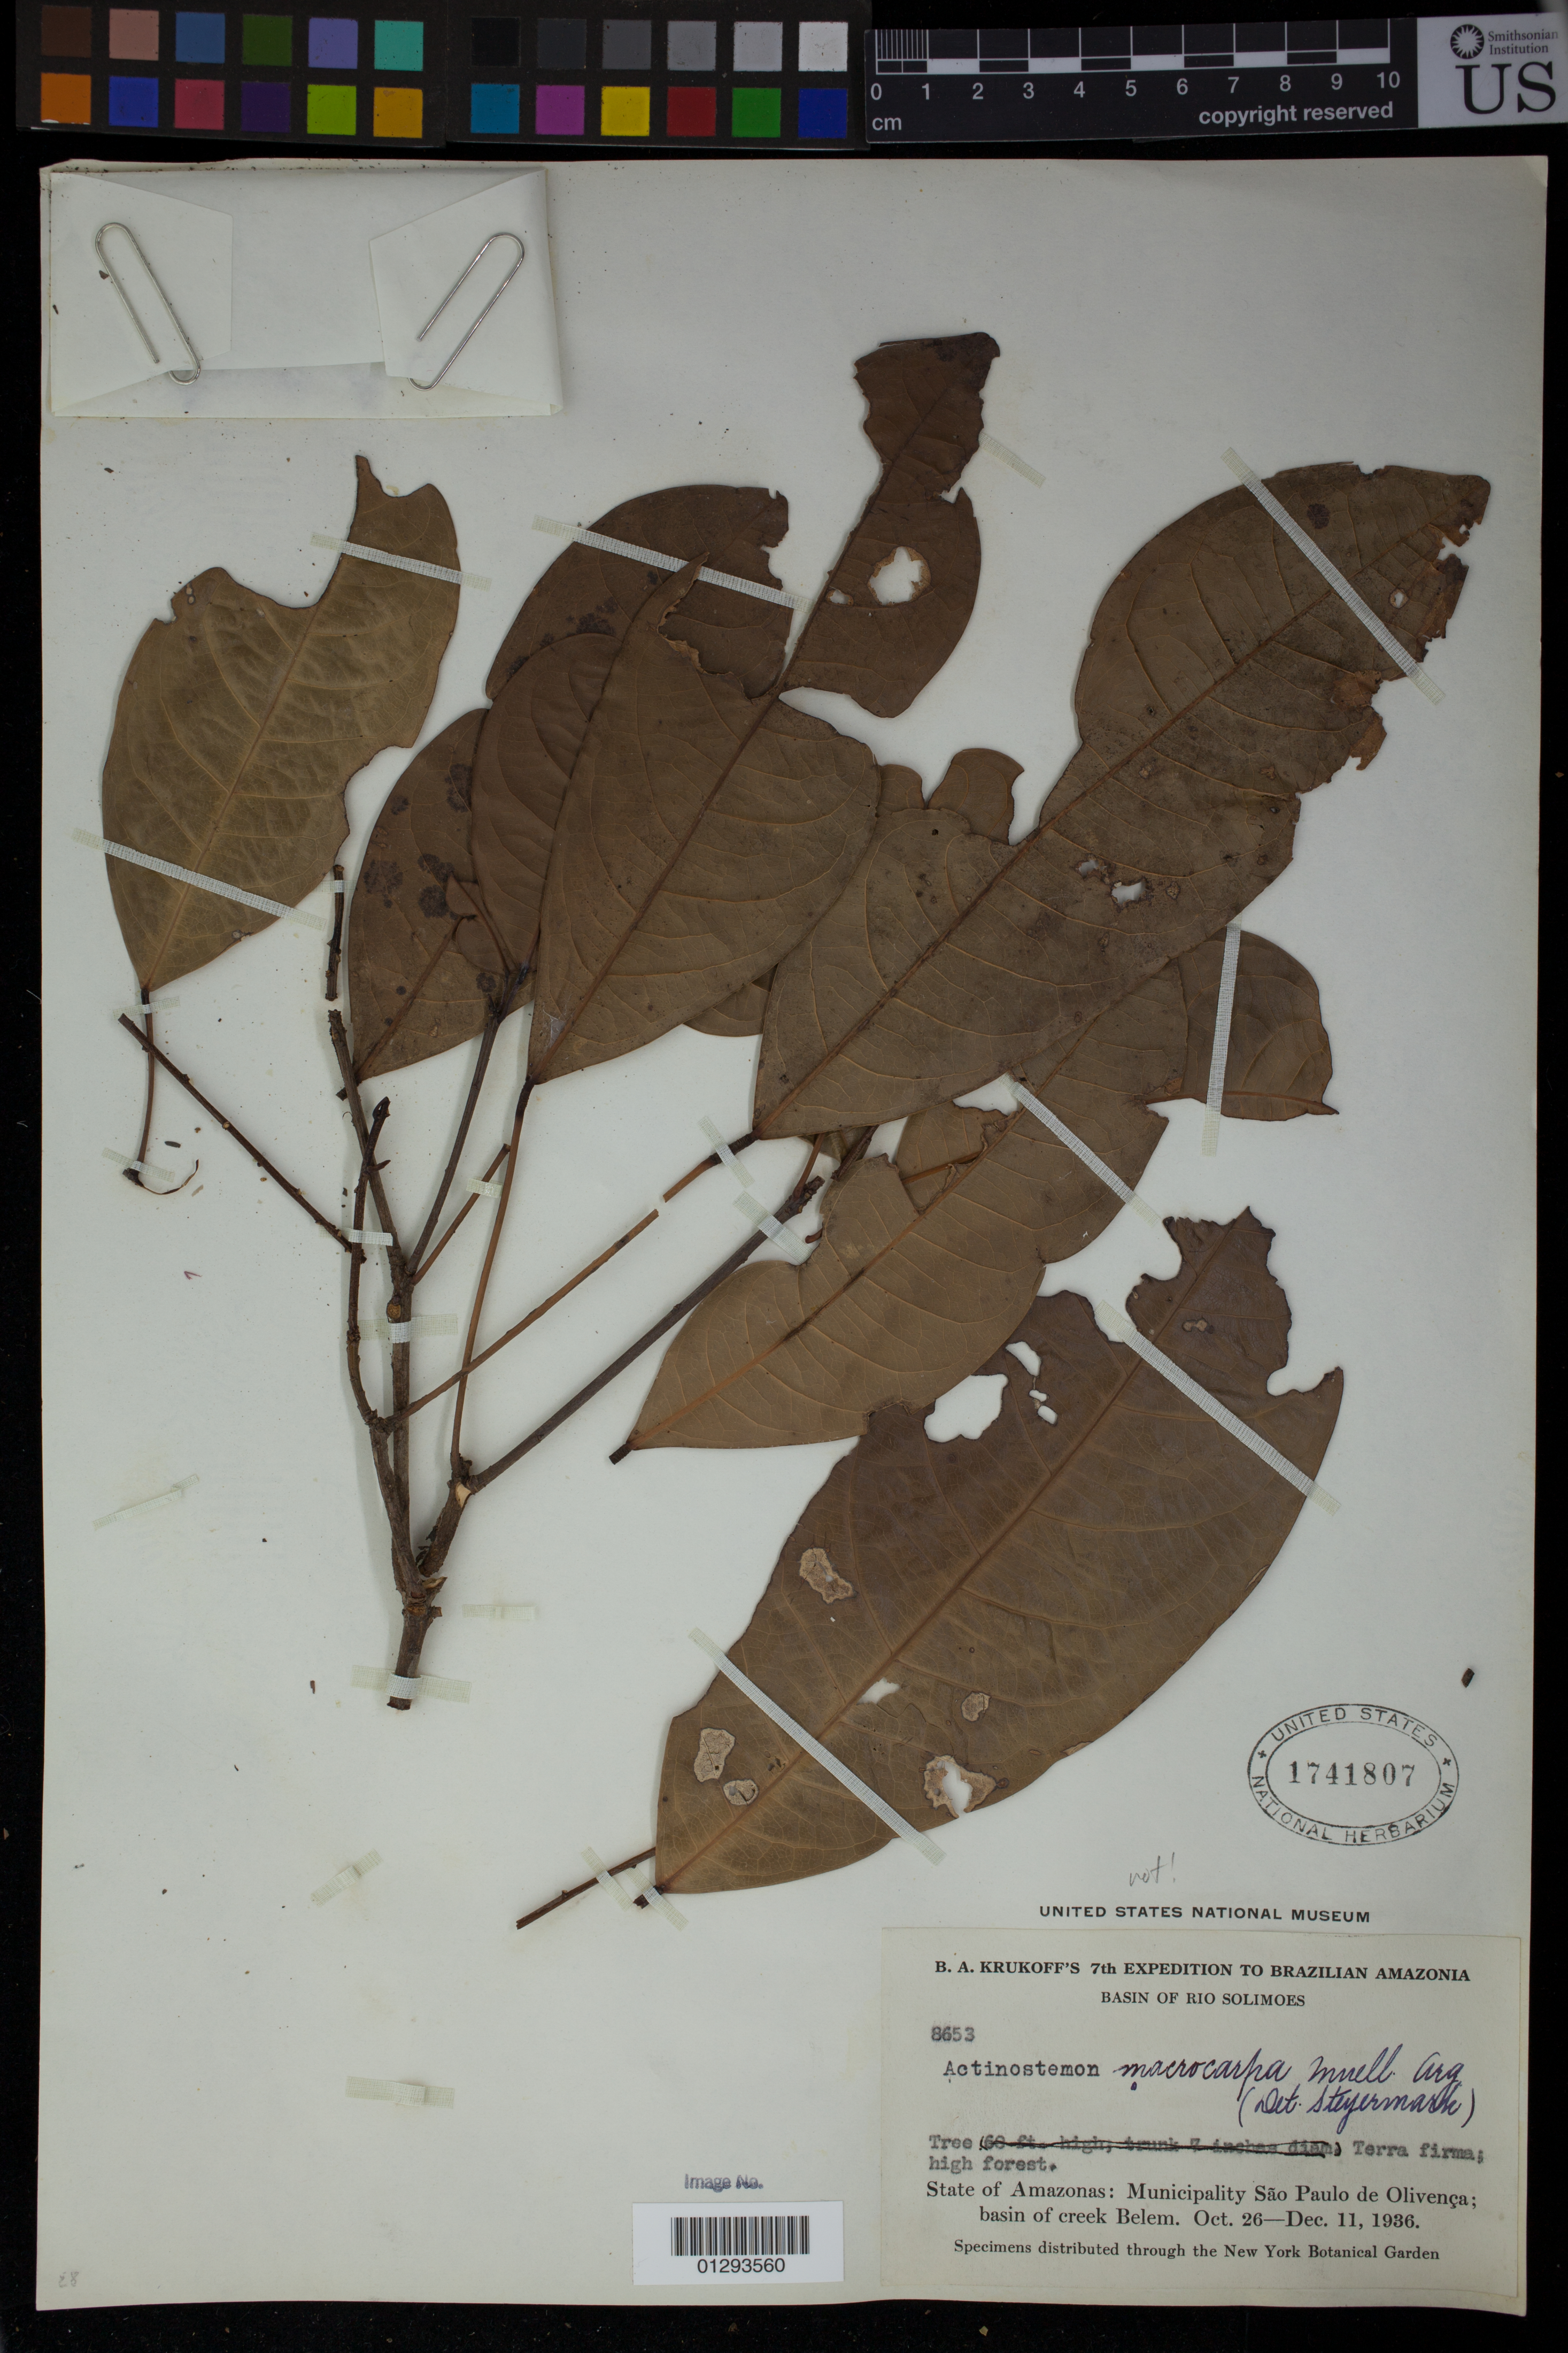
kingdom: Plantae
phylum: Tracheophyta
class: Magnoliopsida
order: Malpighiales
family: Euphorbiaceae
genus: Senefeldera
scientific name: Senefeldera sp.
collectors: B. A. Krukoff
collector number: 8653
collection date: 1936-10-26/1936-12-11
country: Brazil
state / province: Amazonas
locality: Municipality Sao Paulo de Olivenca; basin of creek Belem.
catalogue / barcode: US 1741807